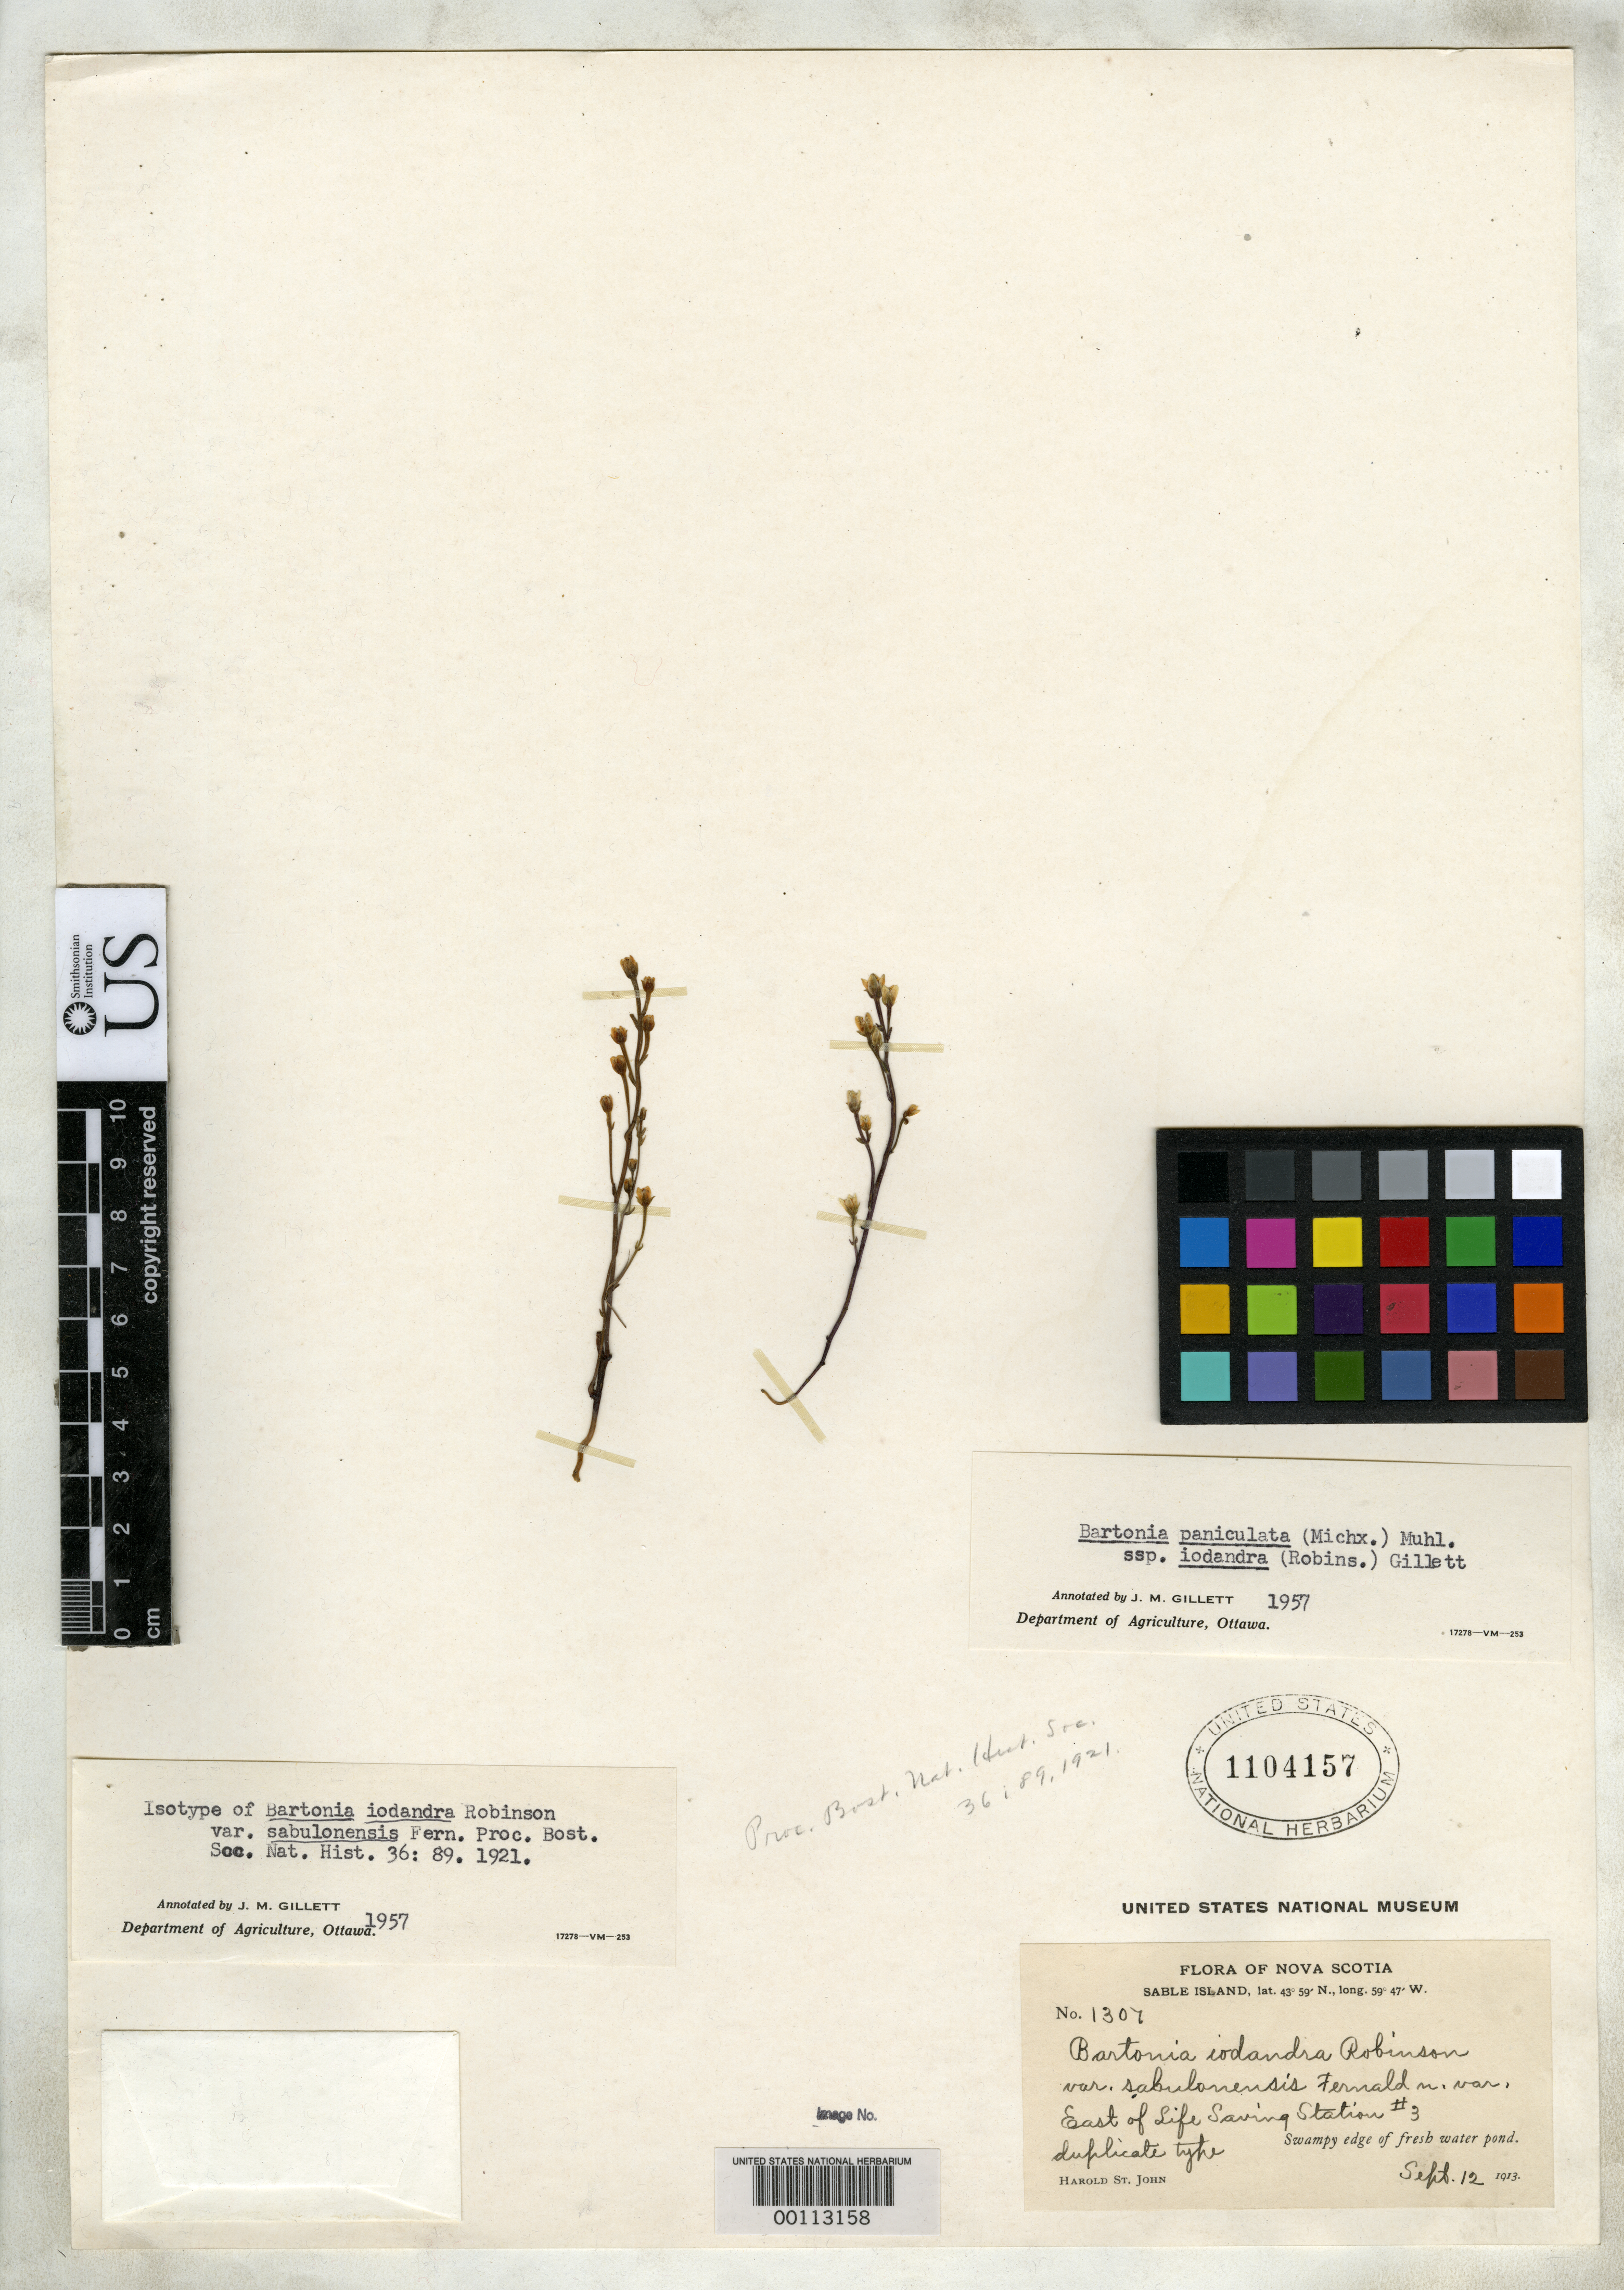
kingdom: Plantae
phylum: Tracheophyta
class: Magnoliopsida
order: Gentianales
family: Gentianaceae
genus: Bartonia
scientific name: Bartonia iodandra var. sabulonensis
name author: Fernald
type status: Isotype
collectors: H. St. John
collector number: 1307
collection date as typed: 10 Sep 1913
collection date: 1913-09-10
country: Canada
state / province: Nova Scotia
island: Sable Island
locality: E of Life Saving Station #3.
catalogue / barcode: US 1104157